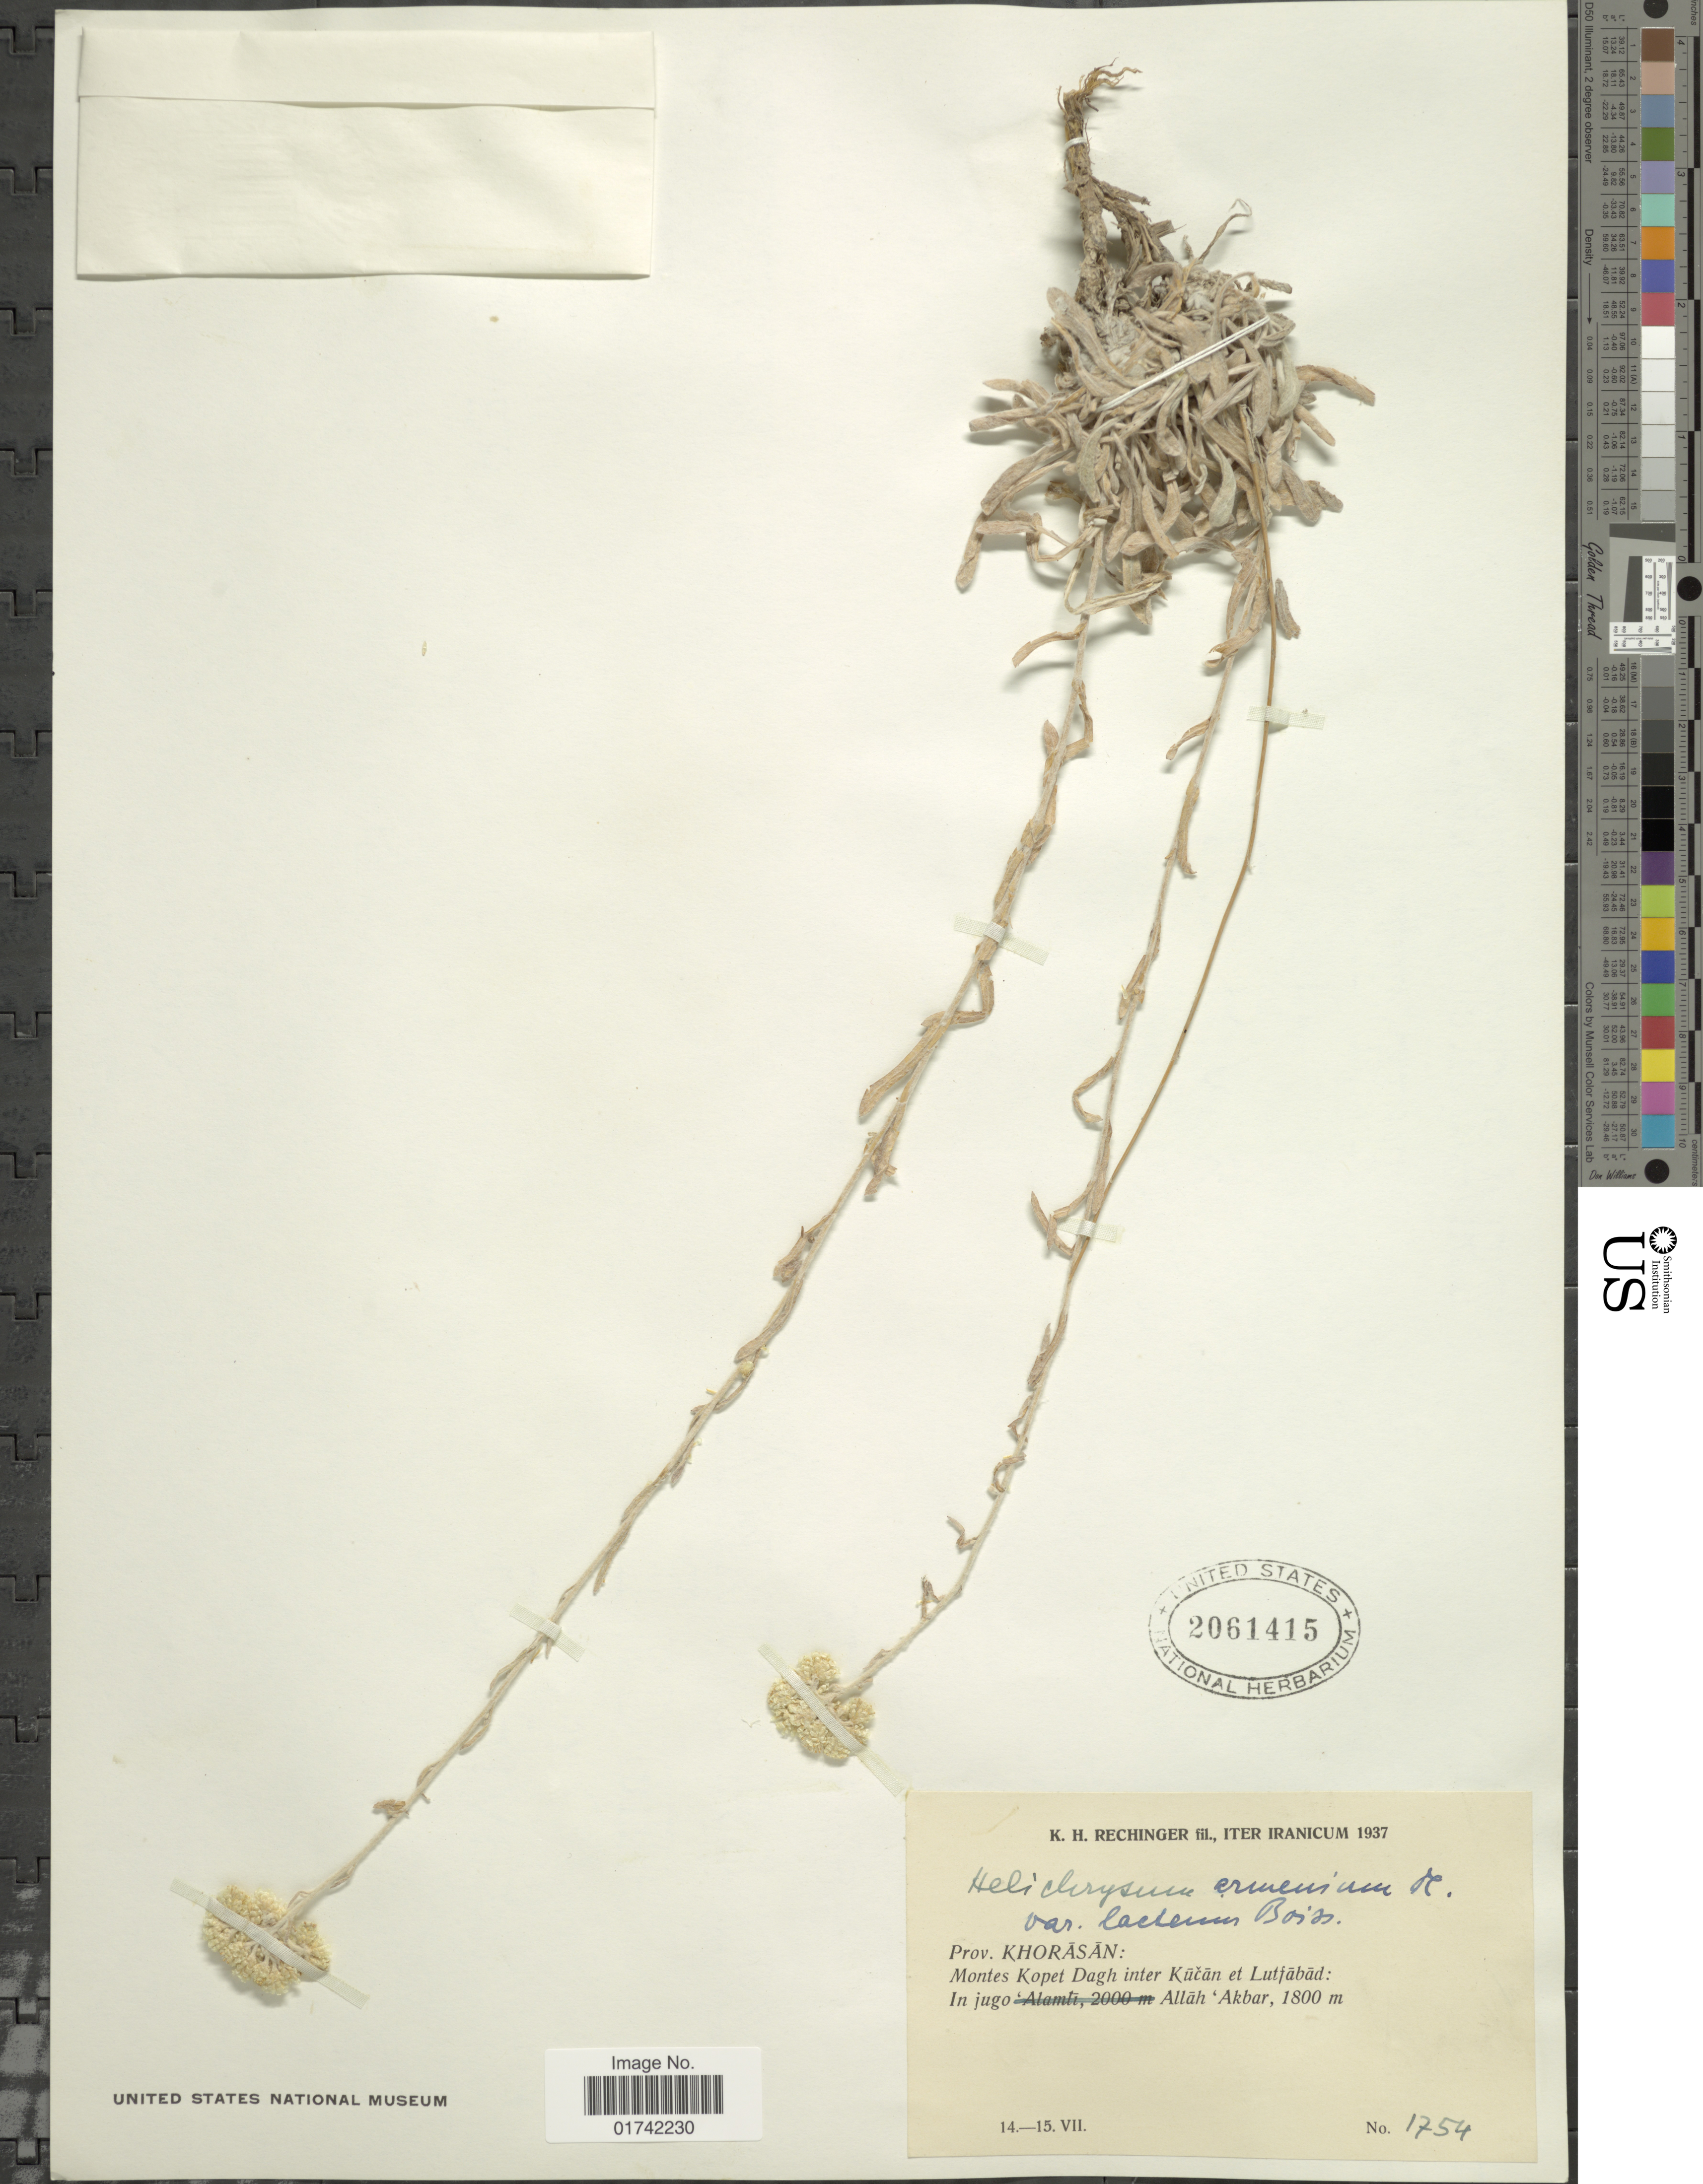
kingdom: Plantae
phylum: Tracheophyta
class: Magnoliopsida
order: Asterales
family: Asteraceae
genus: Helichrysum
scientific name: Helichrysum armenium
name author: DC.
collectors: K. H. Rechinger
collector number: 1754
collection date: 1937-07-14/1937-07-15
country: Iran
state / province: Khorasan [obsolete]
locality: Montes Kopet Dagh inter et Lutfabad, In jugo Allah'Akbar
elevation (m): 1800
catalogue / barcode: US 2061415